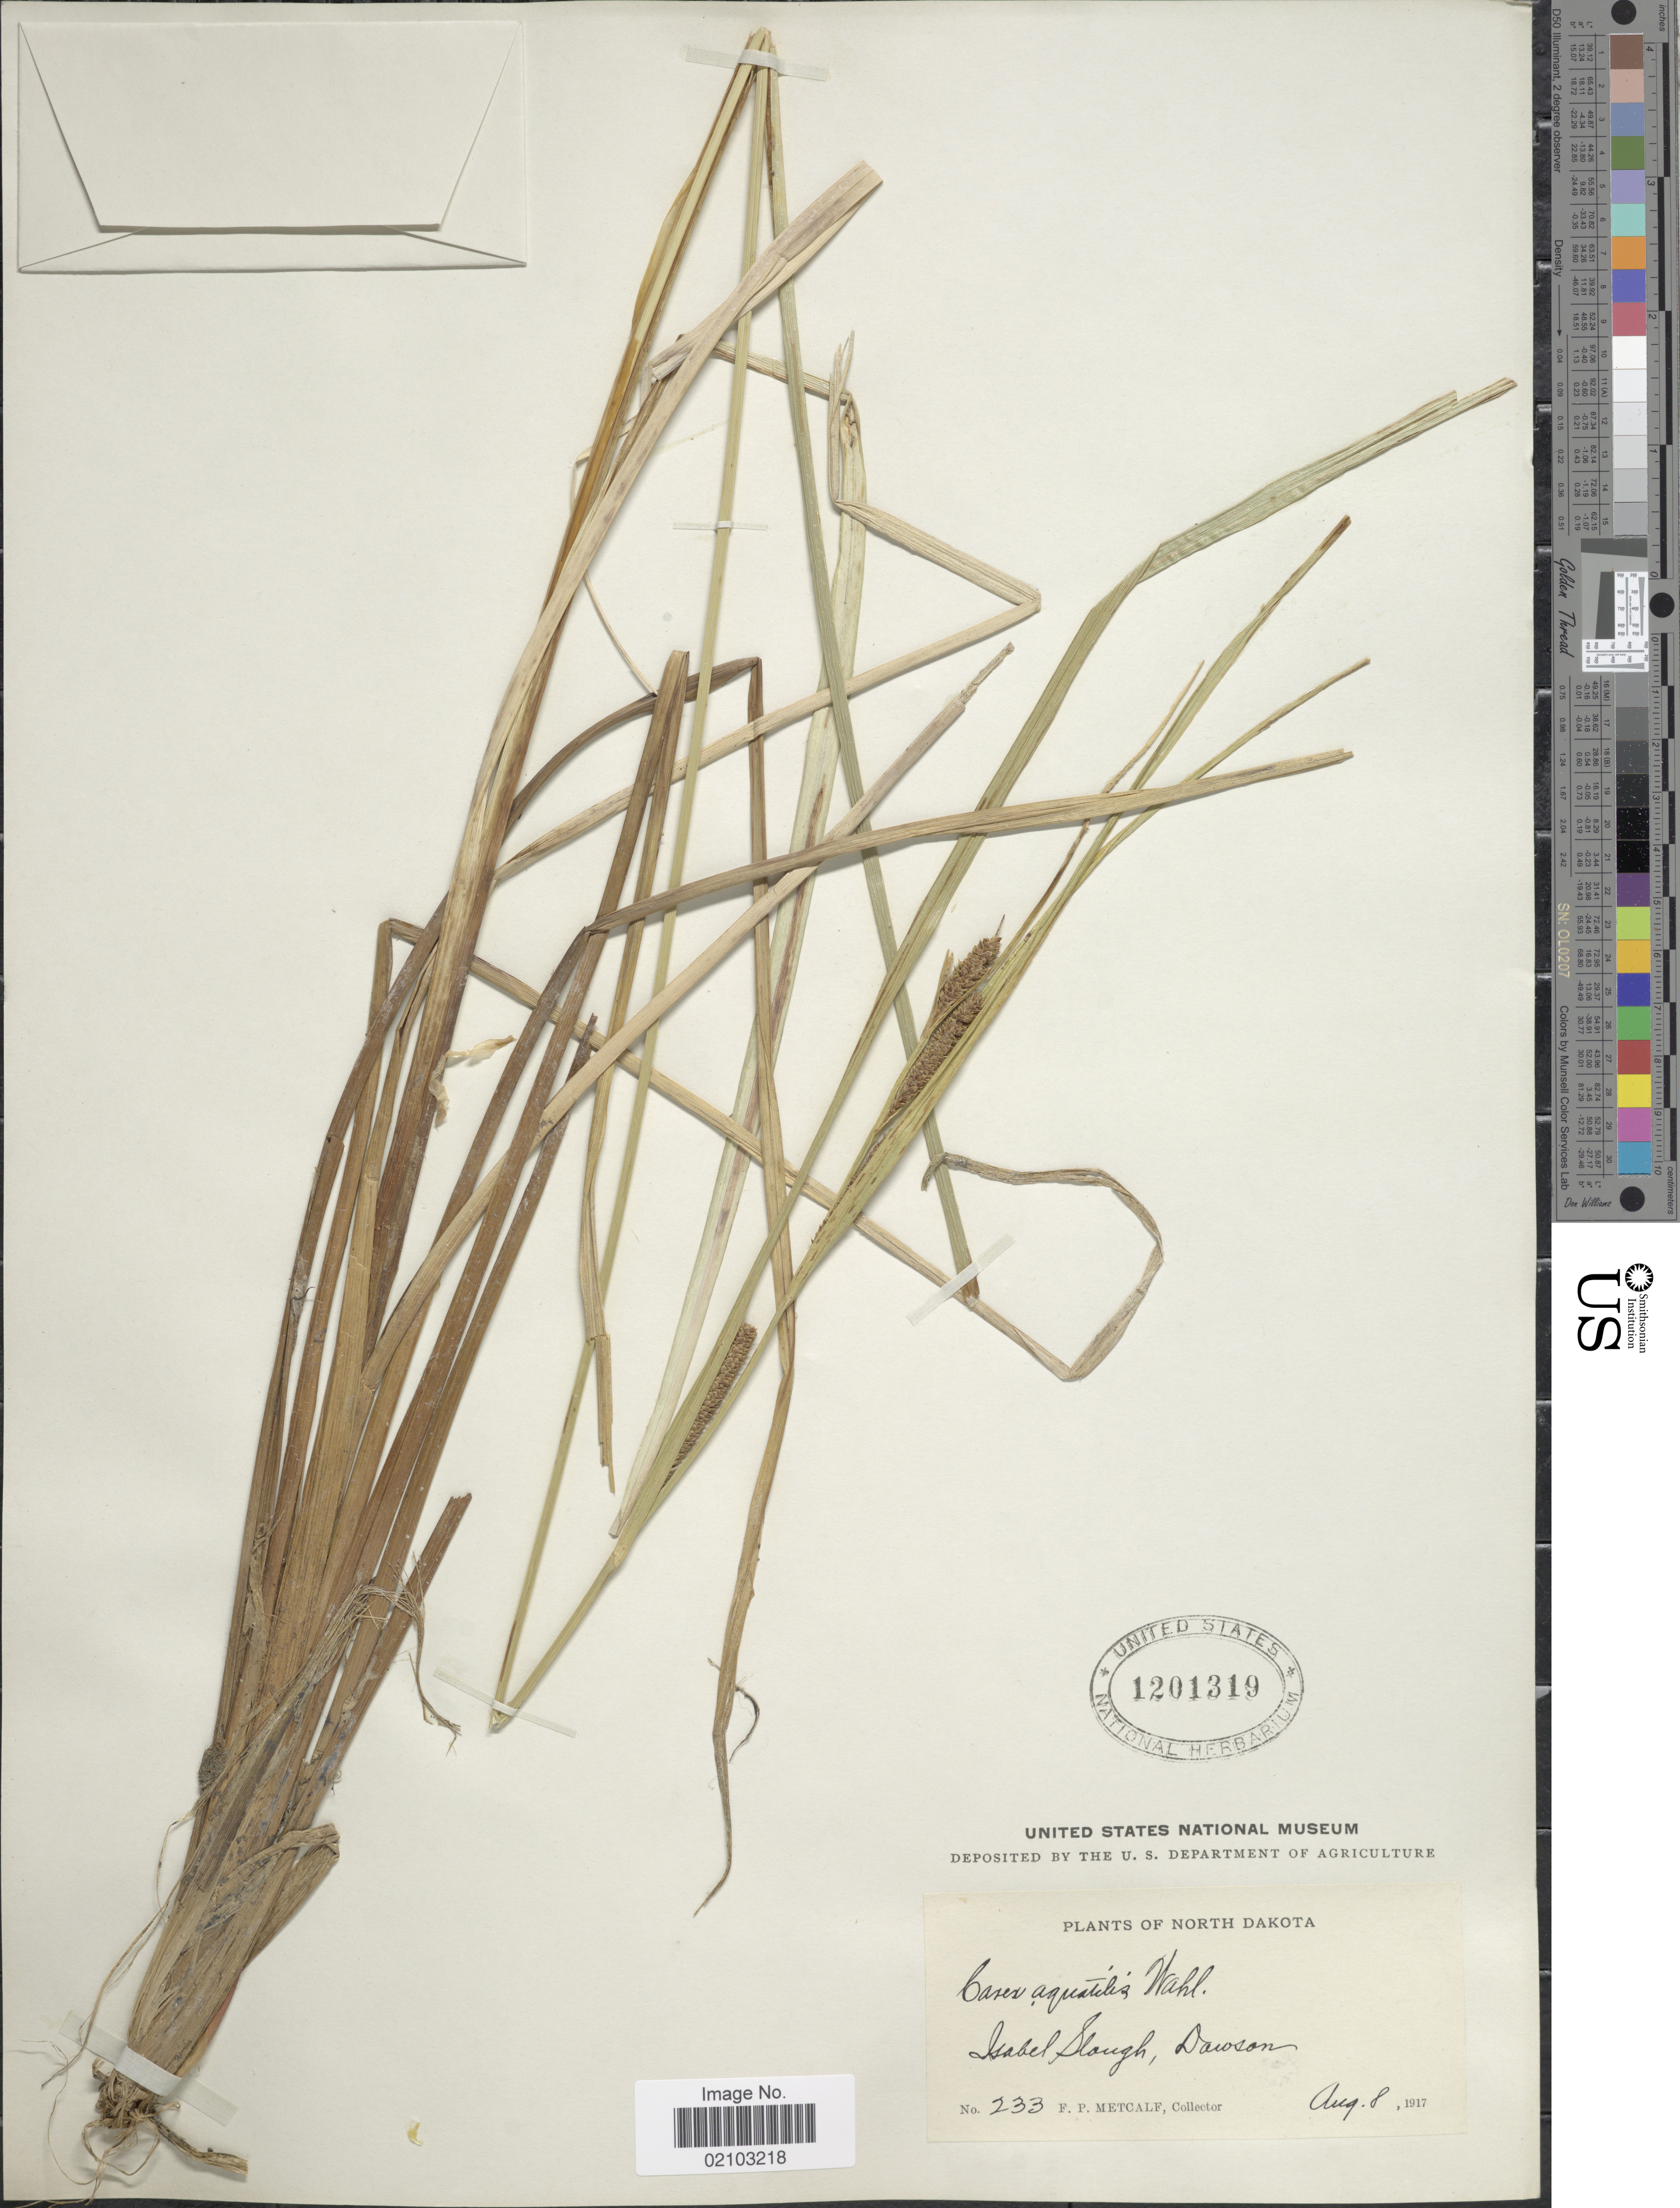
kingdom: Plantae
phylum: Tracheophyta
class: Liliopsida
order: Poales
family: Cyperaceae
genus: Carex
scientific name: Carex aquatilis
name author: Wahlenb.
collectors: F. Metcalf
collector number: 233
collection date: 1917-08-08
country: United States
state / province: North Dakota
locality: Isabel Slough, Dawson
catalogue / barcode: US 1201319